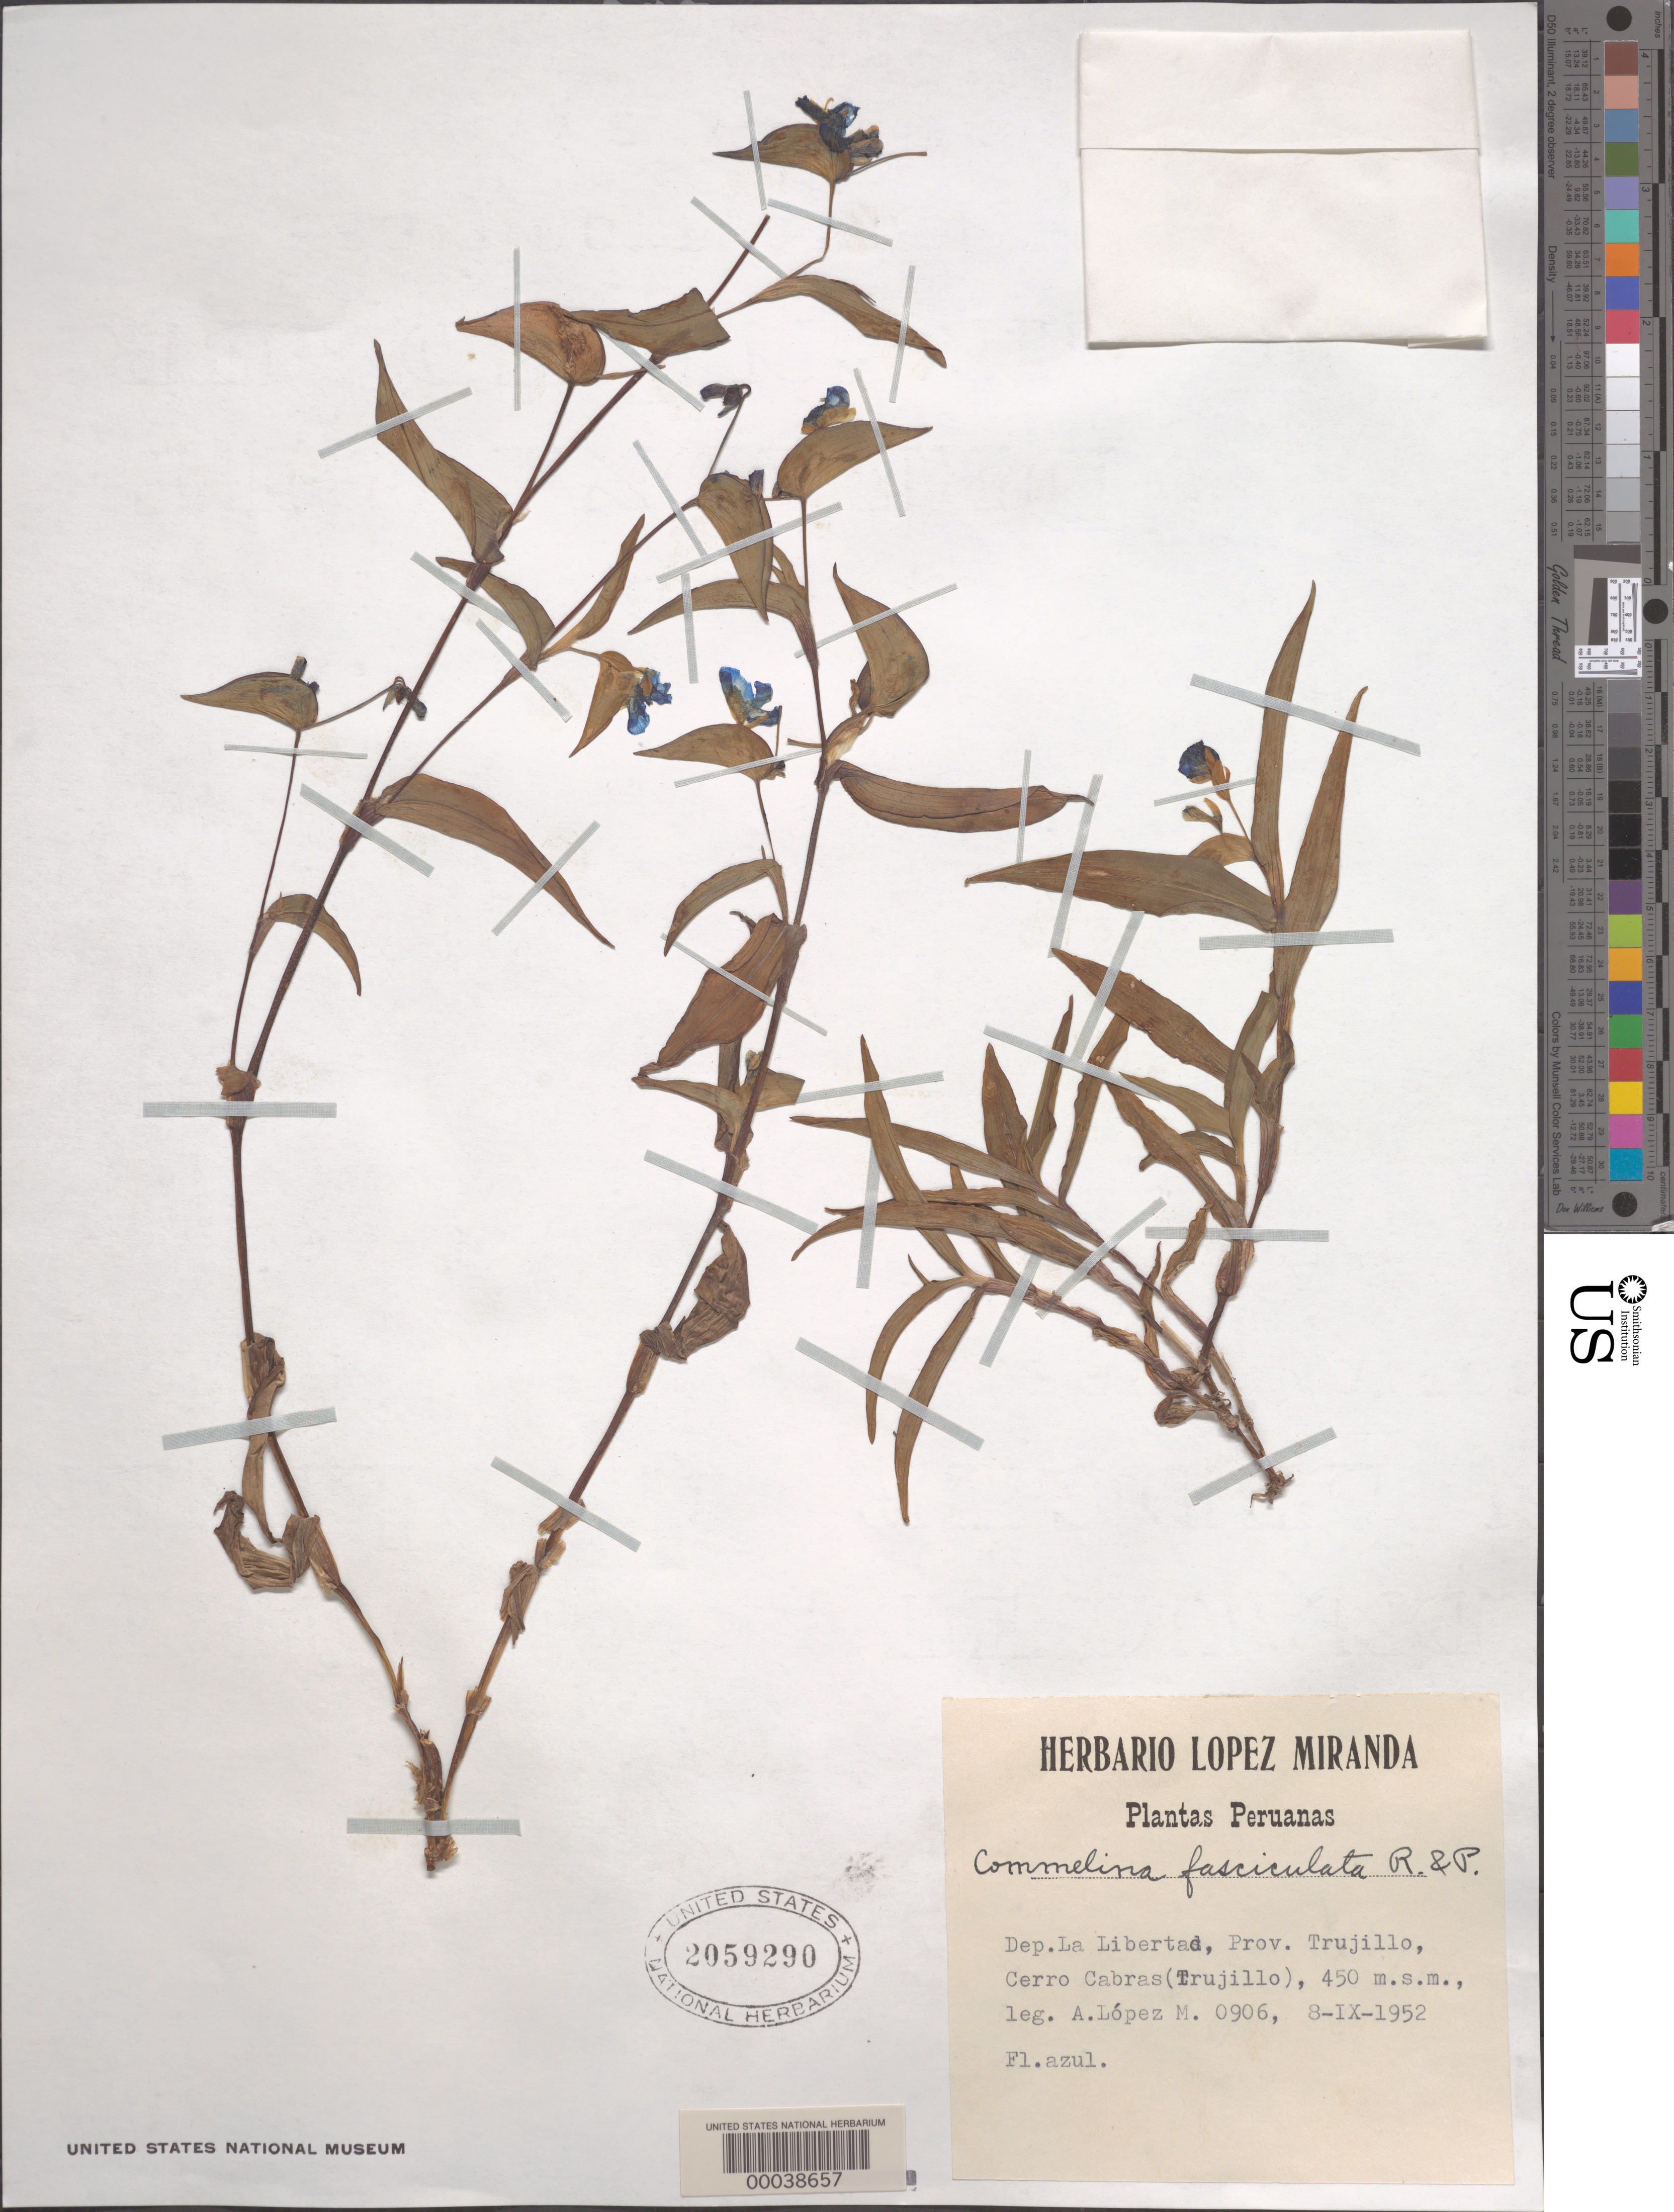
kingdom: Plantae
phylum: Tracheophyta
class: Liliopsida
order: Commelinales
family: Commelinaceae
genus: Commelina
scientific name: Commelina fasciculata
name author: Ruiz & Pav.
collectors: A. Lopez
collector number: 906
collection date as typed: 08 Sep 1952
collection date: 1952-09-08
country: Peru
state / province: La Libertad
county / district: Trujillo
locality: Cerro cabras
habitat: Slope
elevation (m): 450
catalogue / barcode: US 2059290